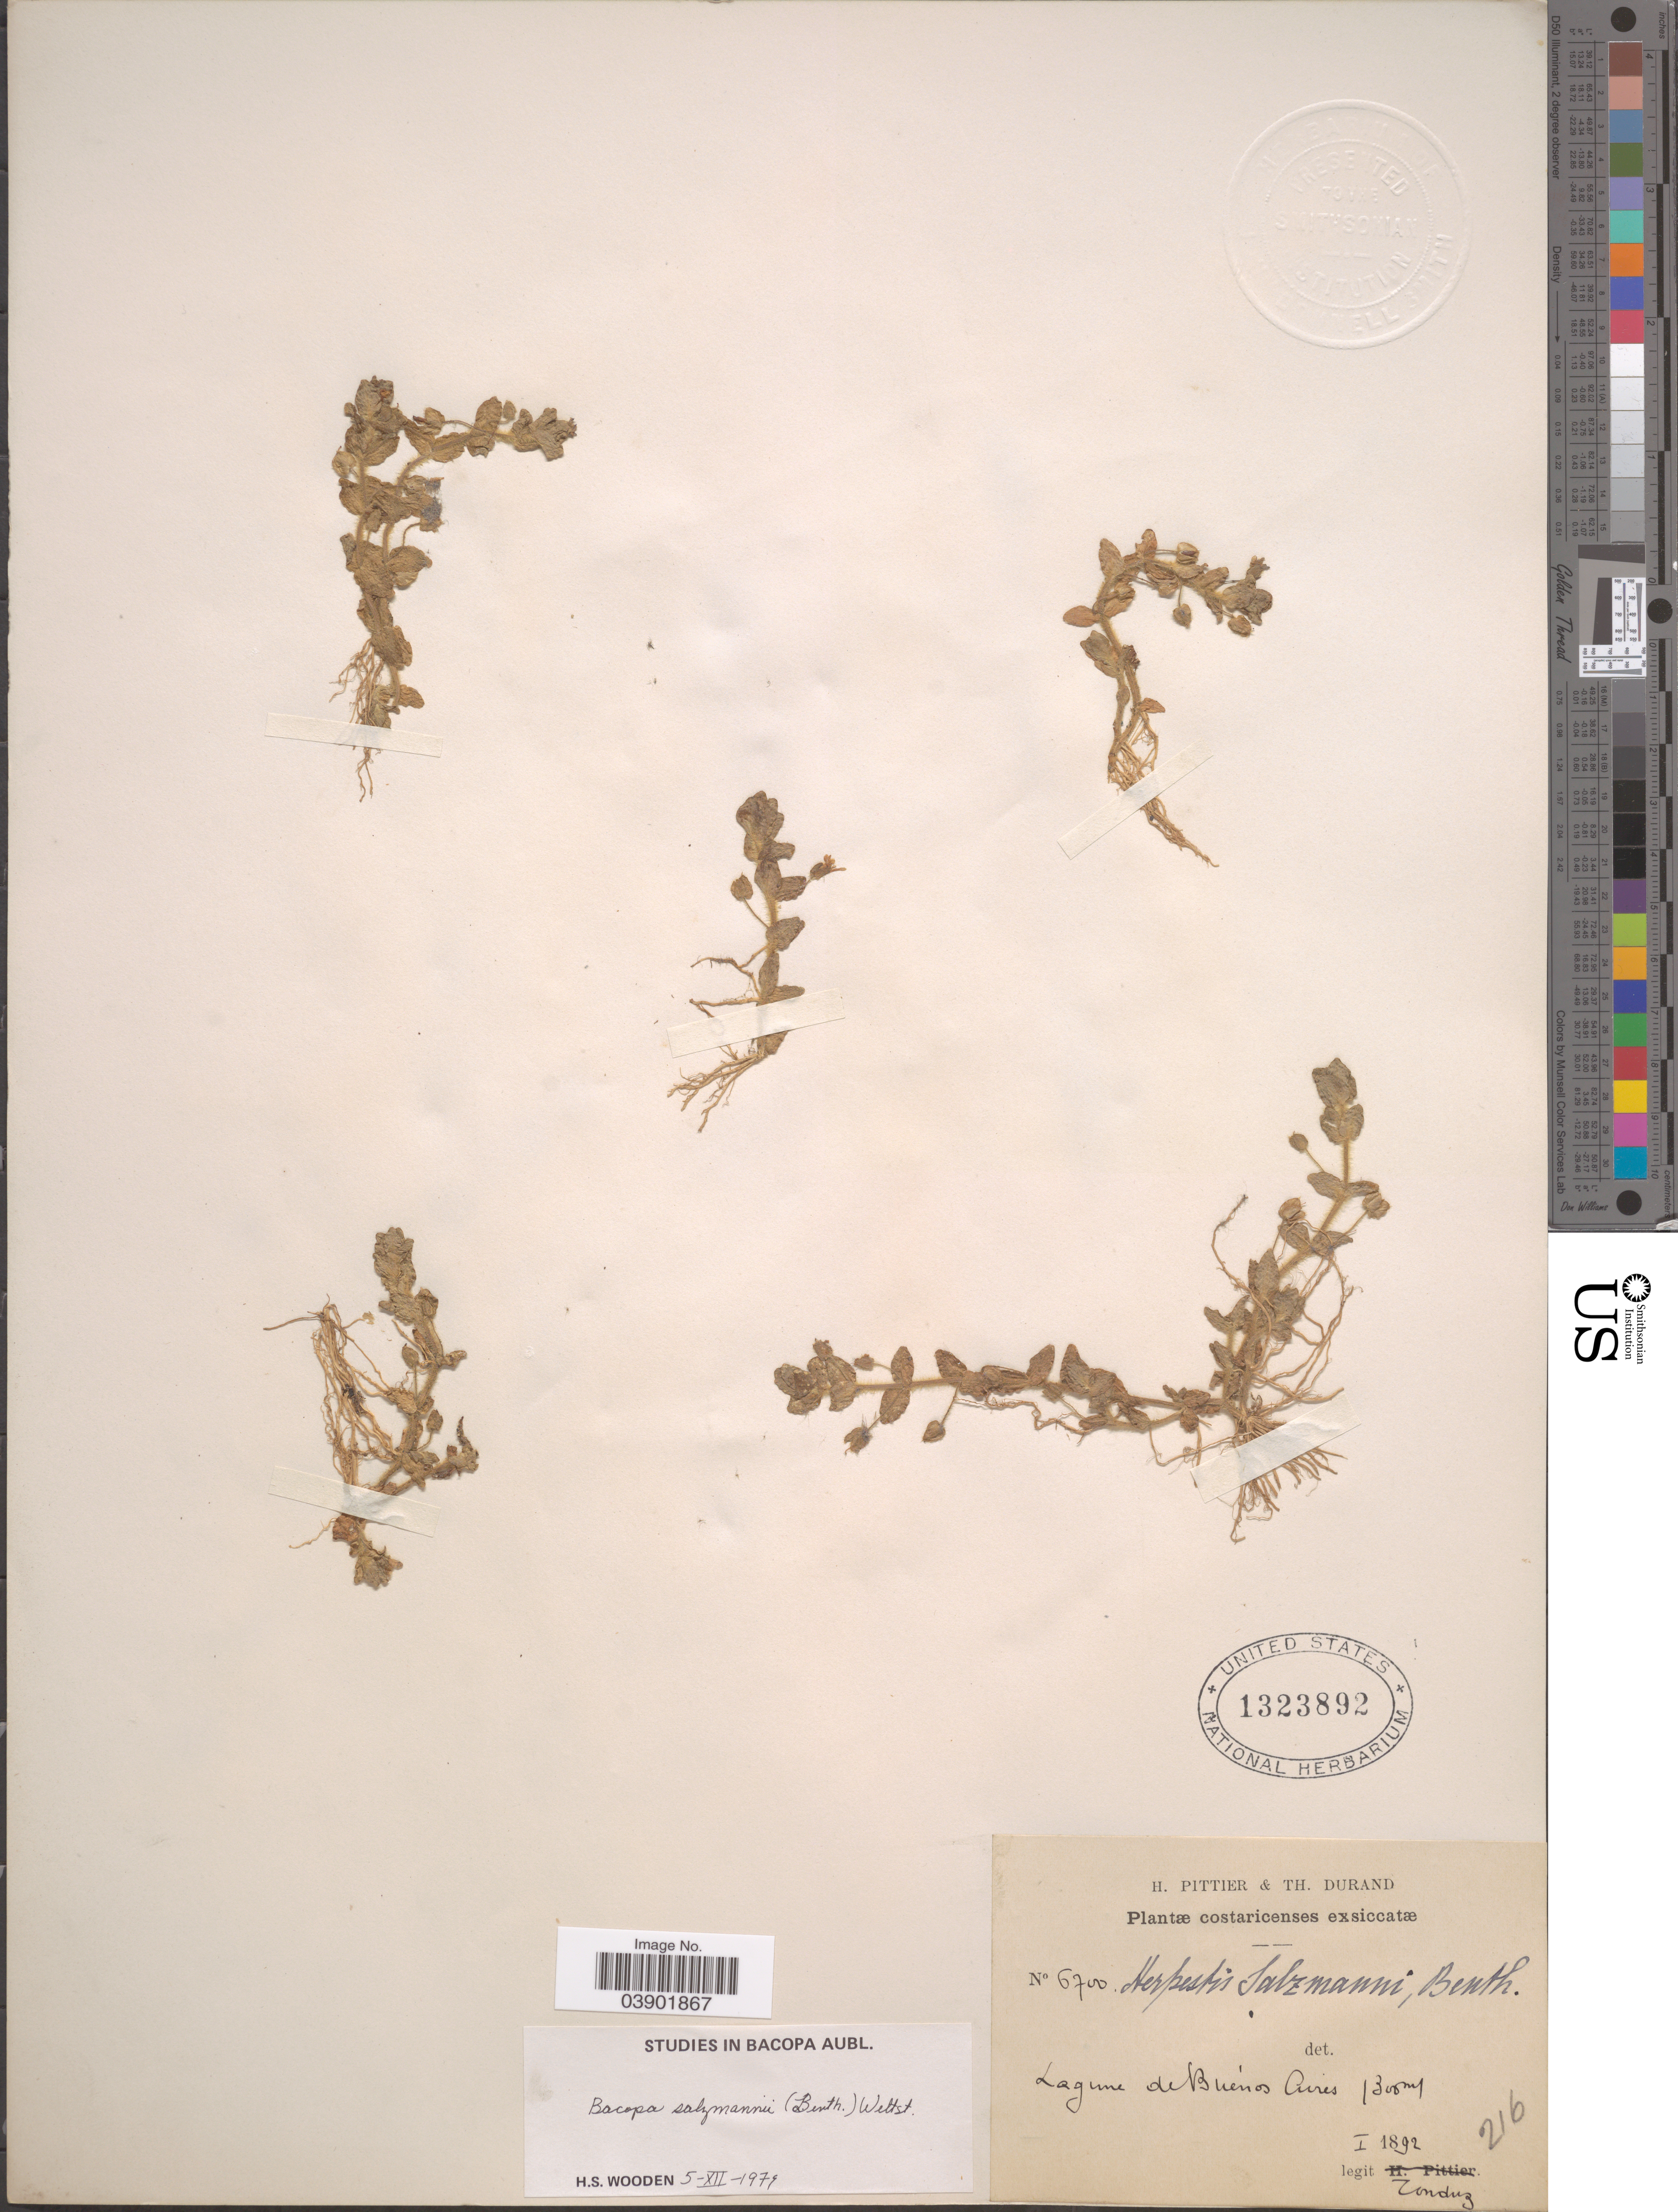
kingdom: Plantae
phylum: Tracheophyta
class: Magnoliopsida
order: Lamiales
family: Plantaginaceae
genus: Bacopa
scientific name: Bacopa salzmannii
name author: (Benth.) Wettst. ex Edwall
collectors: Tonduz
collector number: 6700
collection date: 1892-01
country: Costa Rica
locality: Lagune de Buenos Aires.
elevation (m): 300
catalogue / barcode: US 1323892